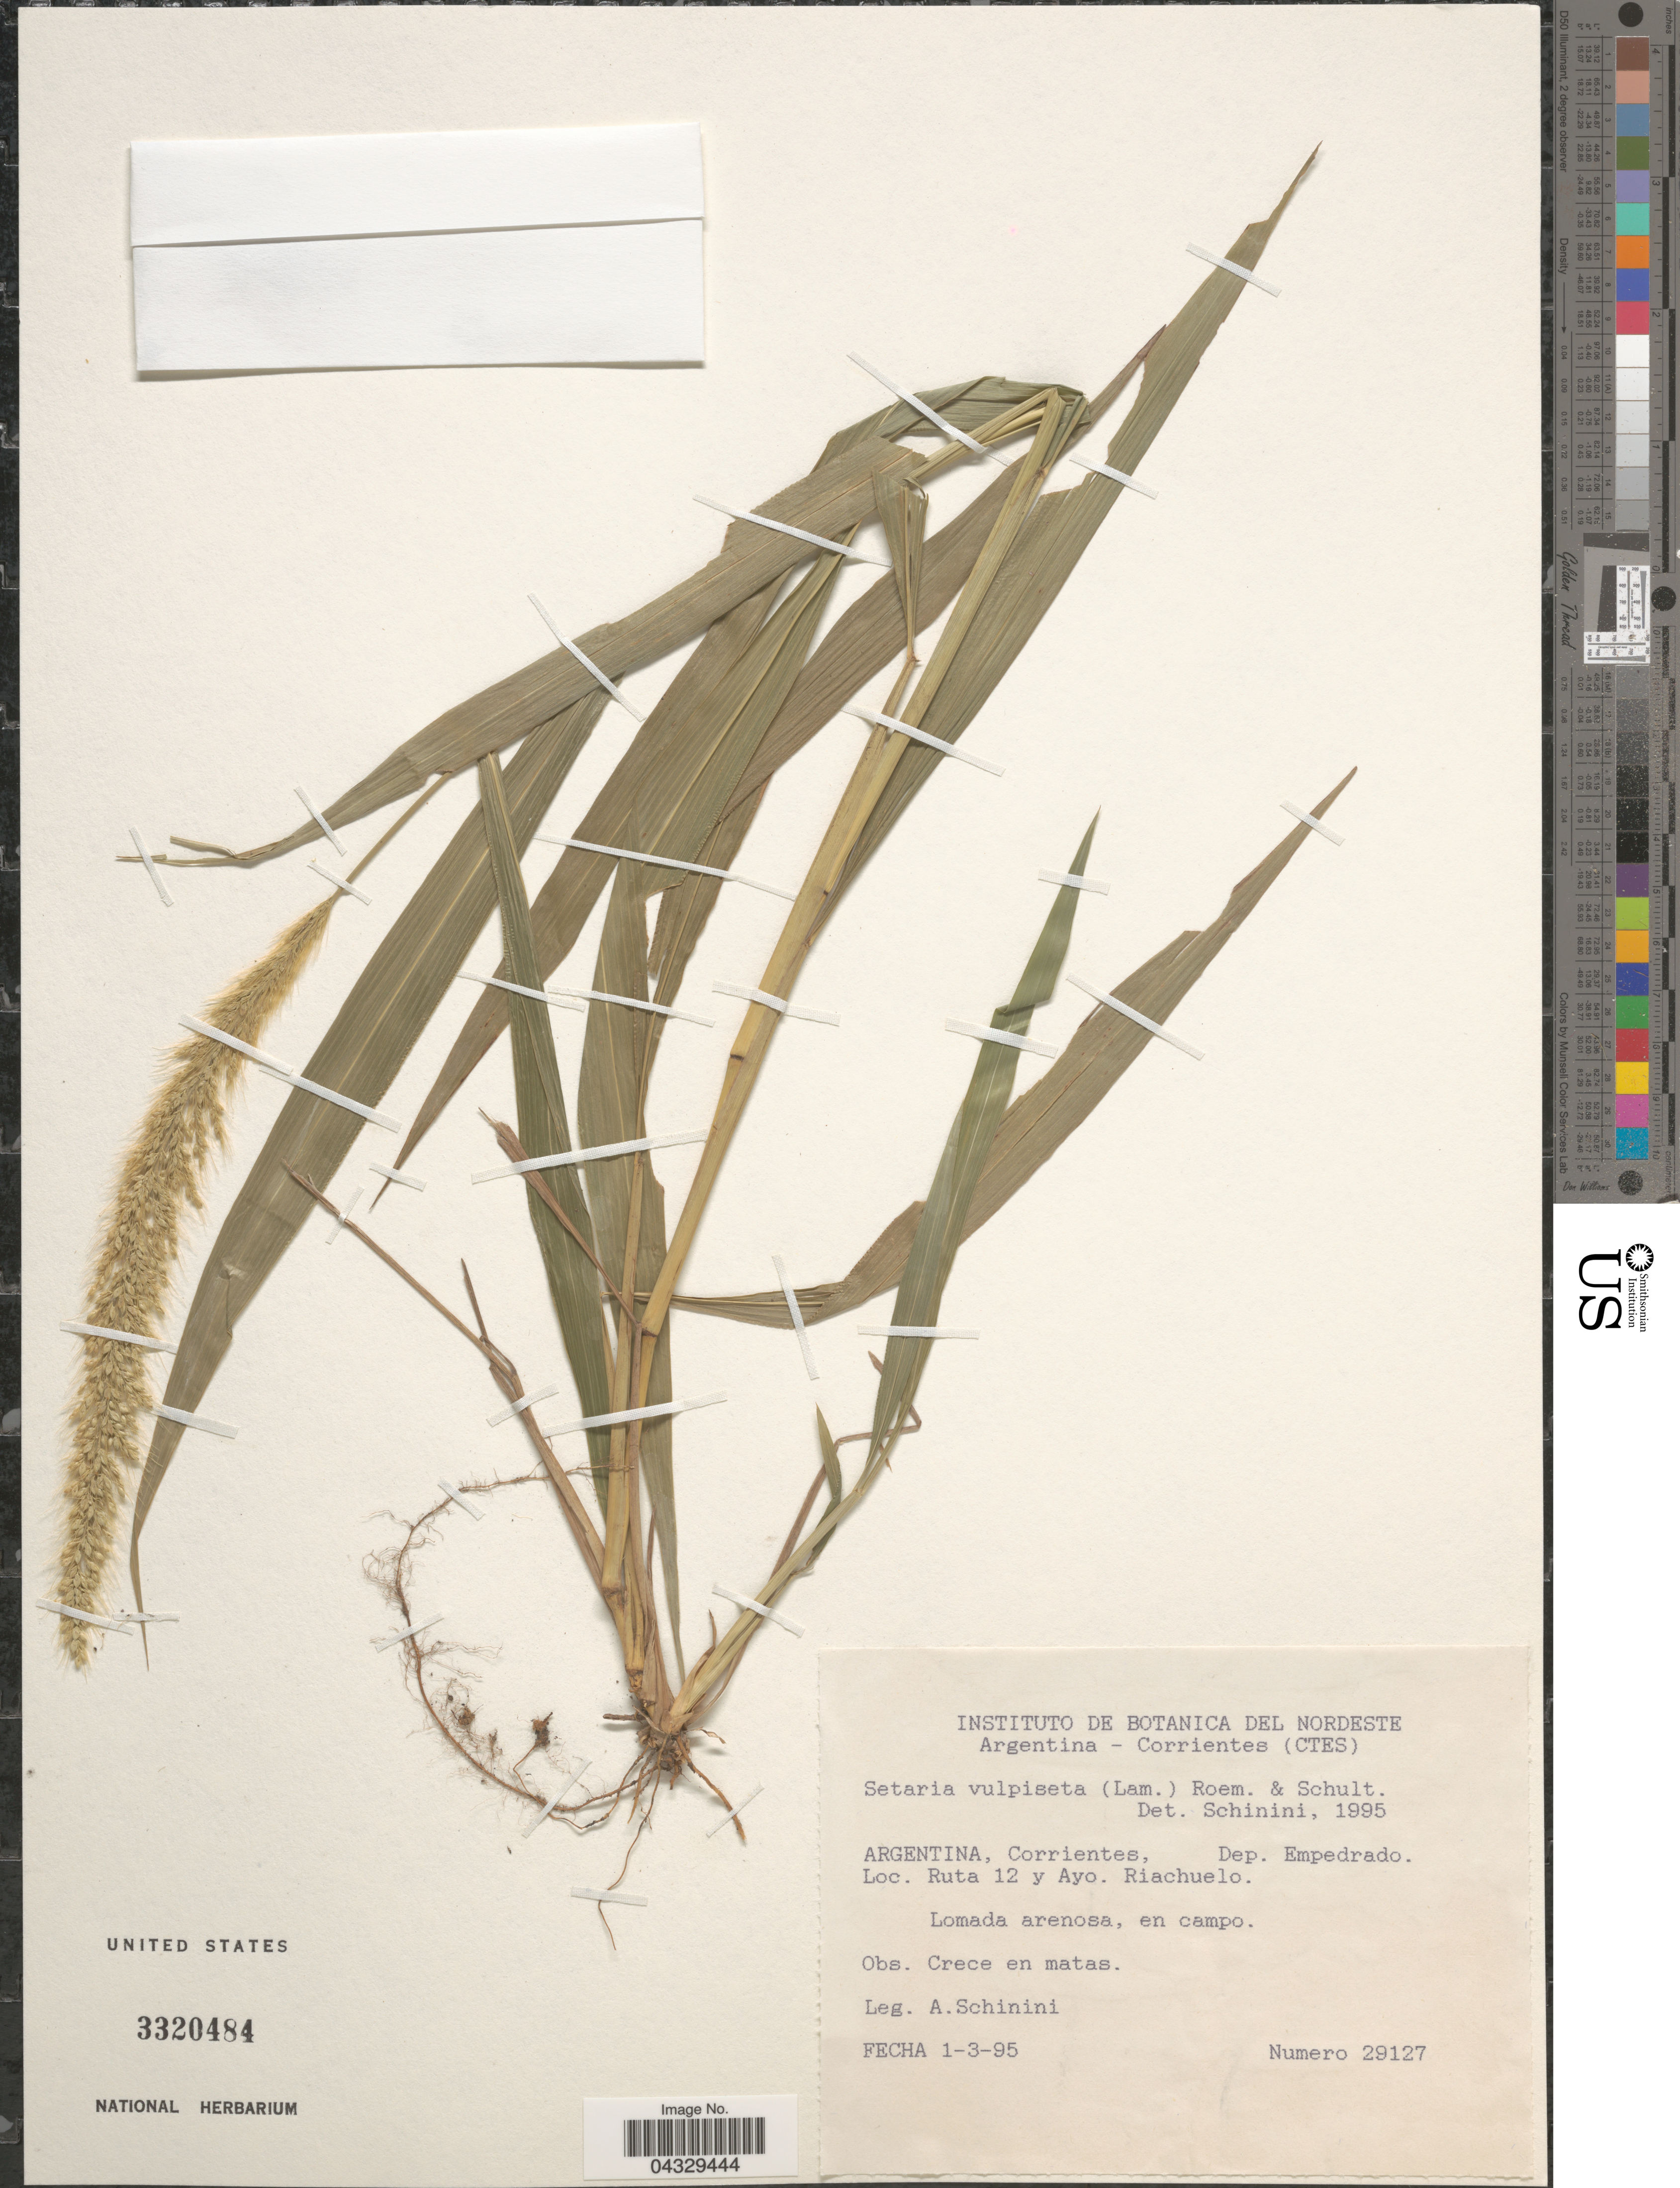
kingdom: Plantae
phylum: Tracheophyta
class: Liliopsida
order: Poales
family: Poaceae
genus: Setaria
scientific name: Setaria vulpiseta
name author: (Lam.) Roem. & Schult.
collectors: A. Schinini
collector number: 29127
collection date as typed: Transcribed d/m/y: 1/3/95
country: Argentina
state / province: Corrientes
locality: Dep. Empedrado. Ruta 12 y Ayo. Riachuelo.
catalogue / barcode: US 3320484